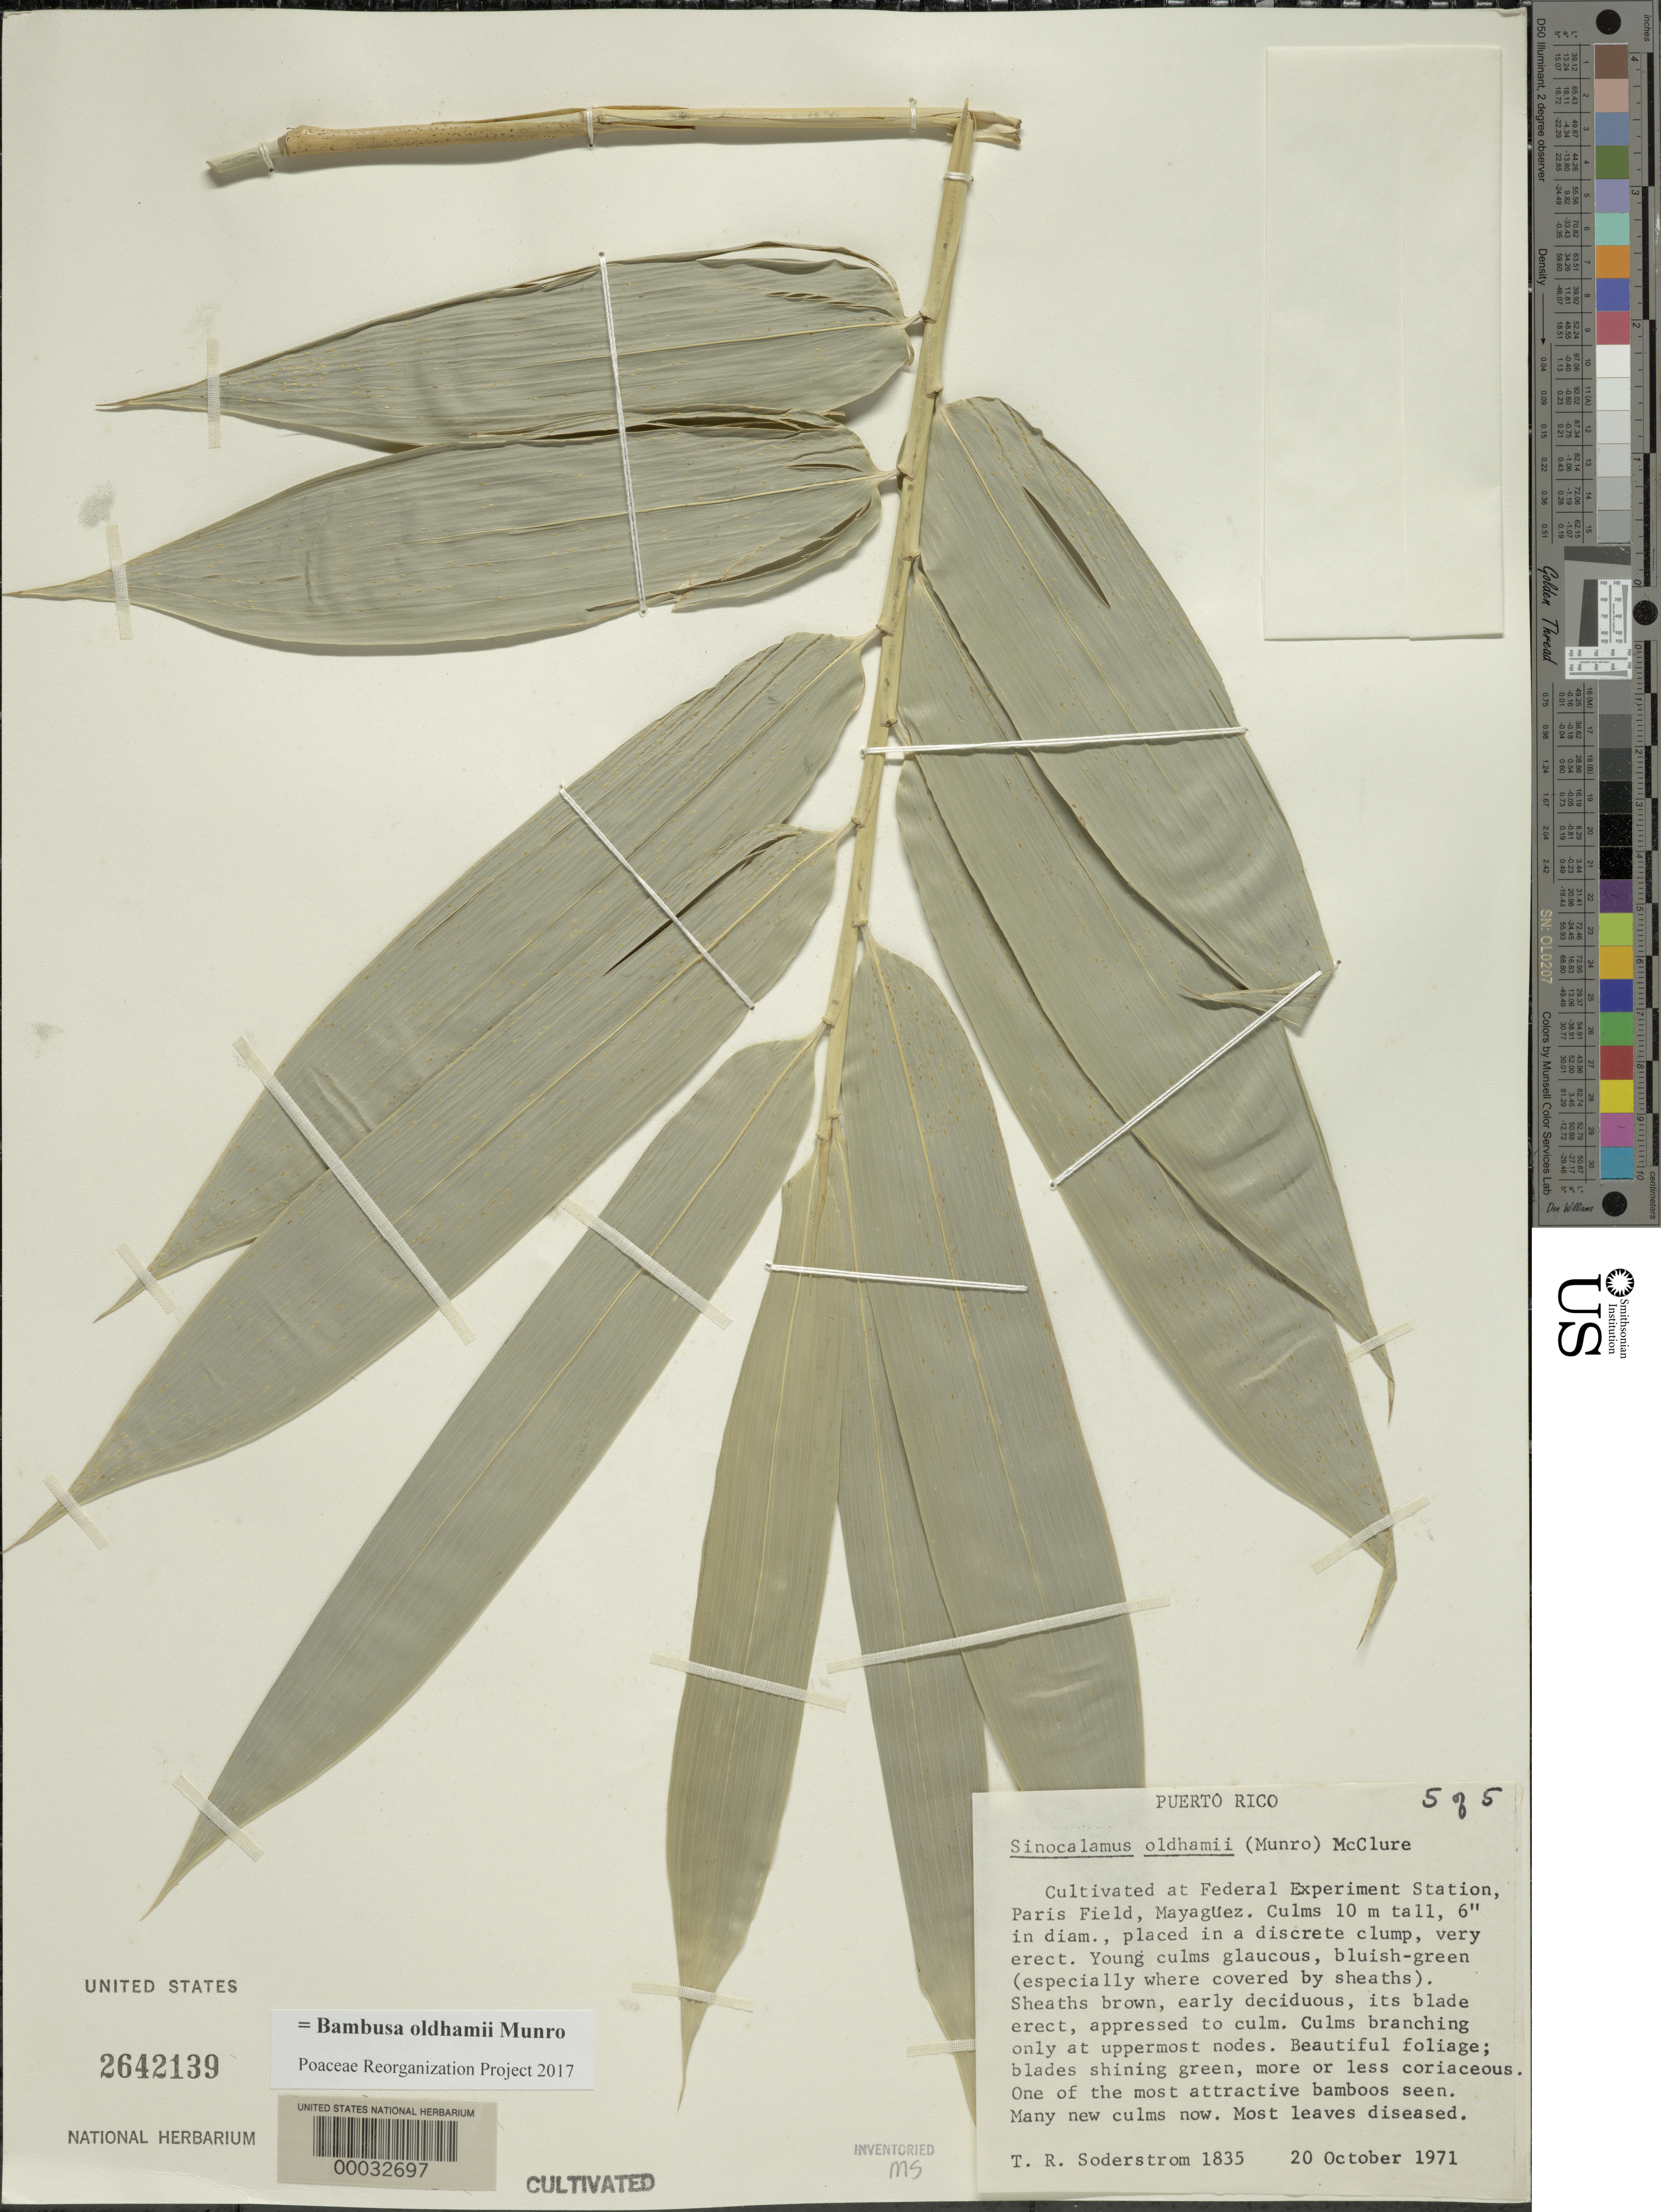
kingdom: Plantae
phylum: Tracheophyta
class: Liliopsida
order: Poales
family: Poaceae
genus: Bambusa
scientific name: Bambusa oldhamii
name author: Munro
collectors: T. R. Soderstrom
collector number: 1835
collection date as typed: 20 Oct 1971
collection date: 1971-10-20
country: Puerto Rico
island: Greater Antilles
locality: Federal Experimental Station-Mayaguez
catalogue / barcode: US 2642139